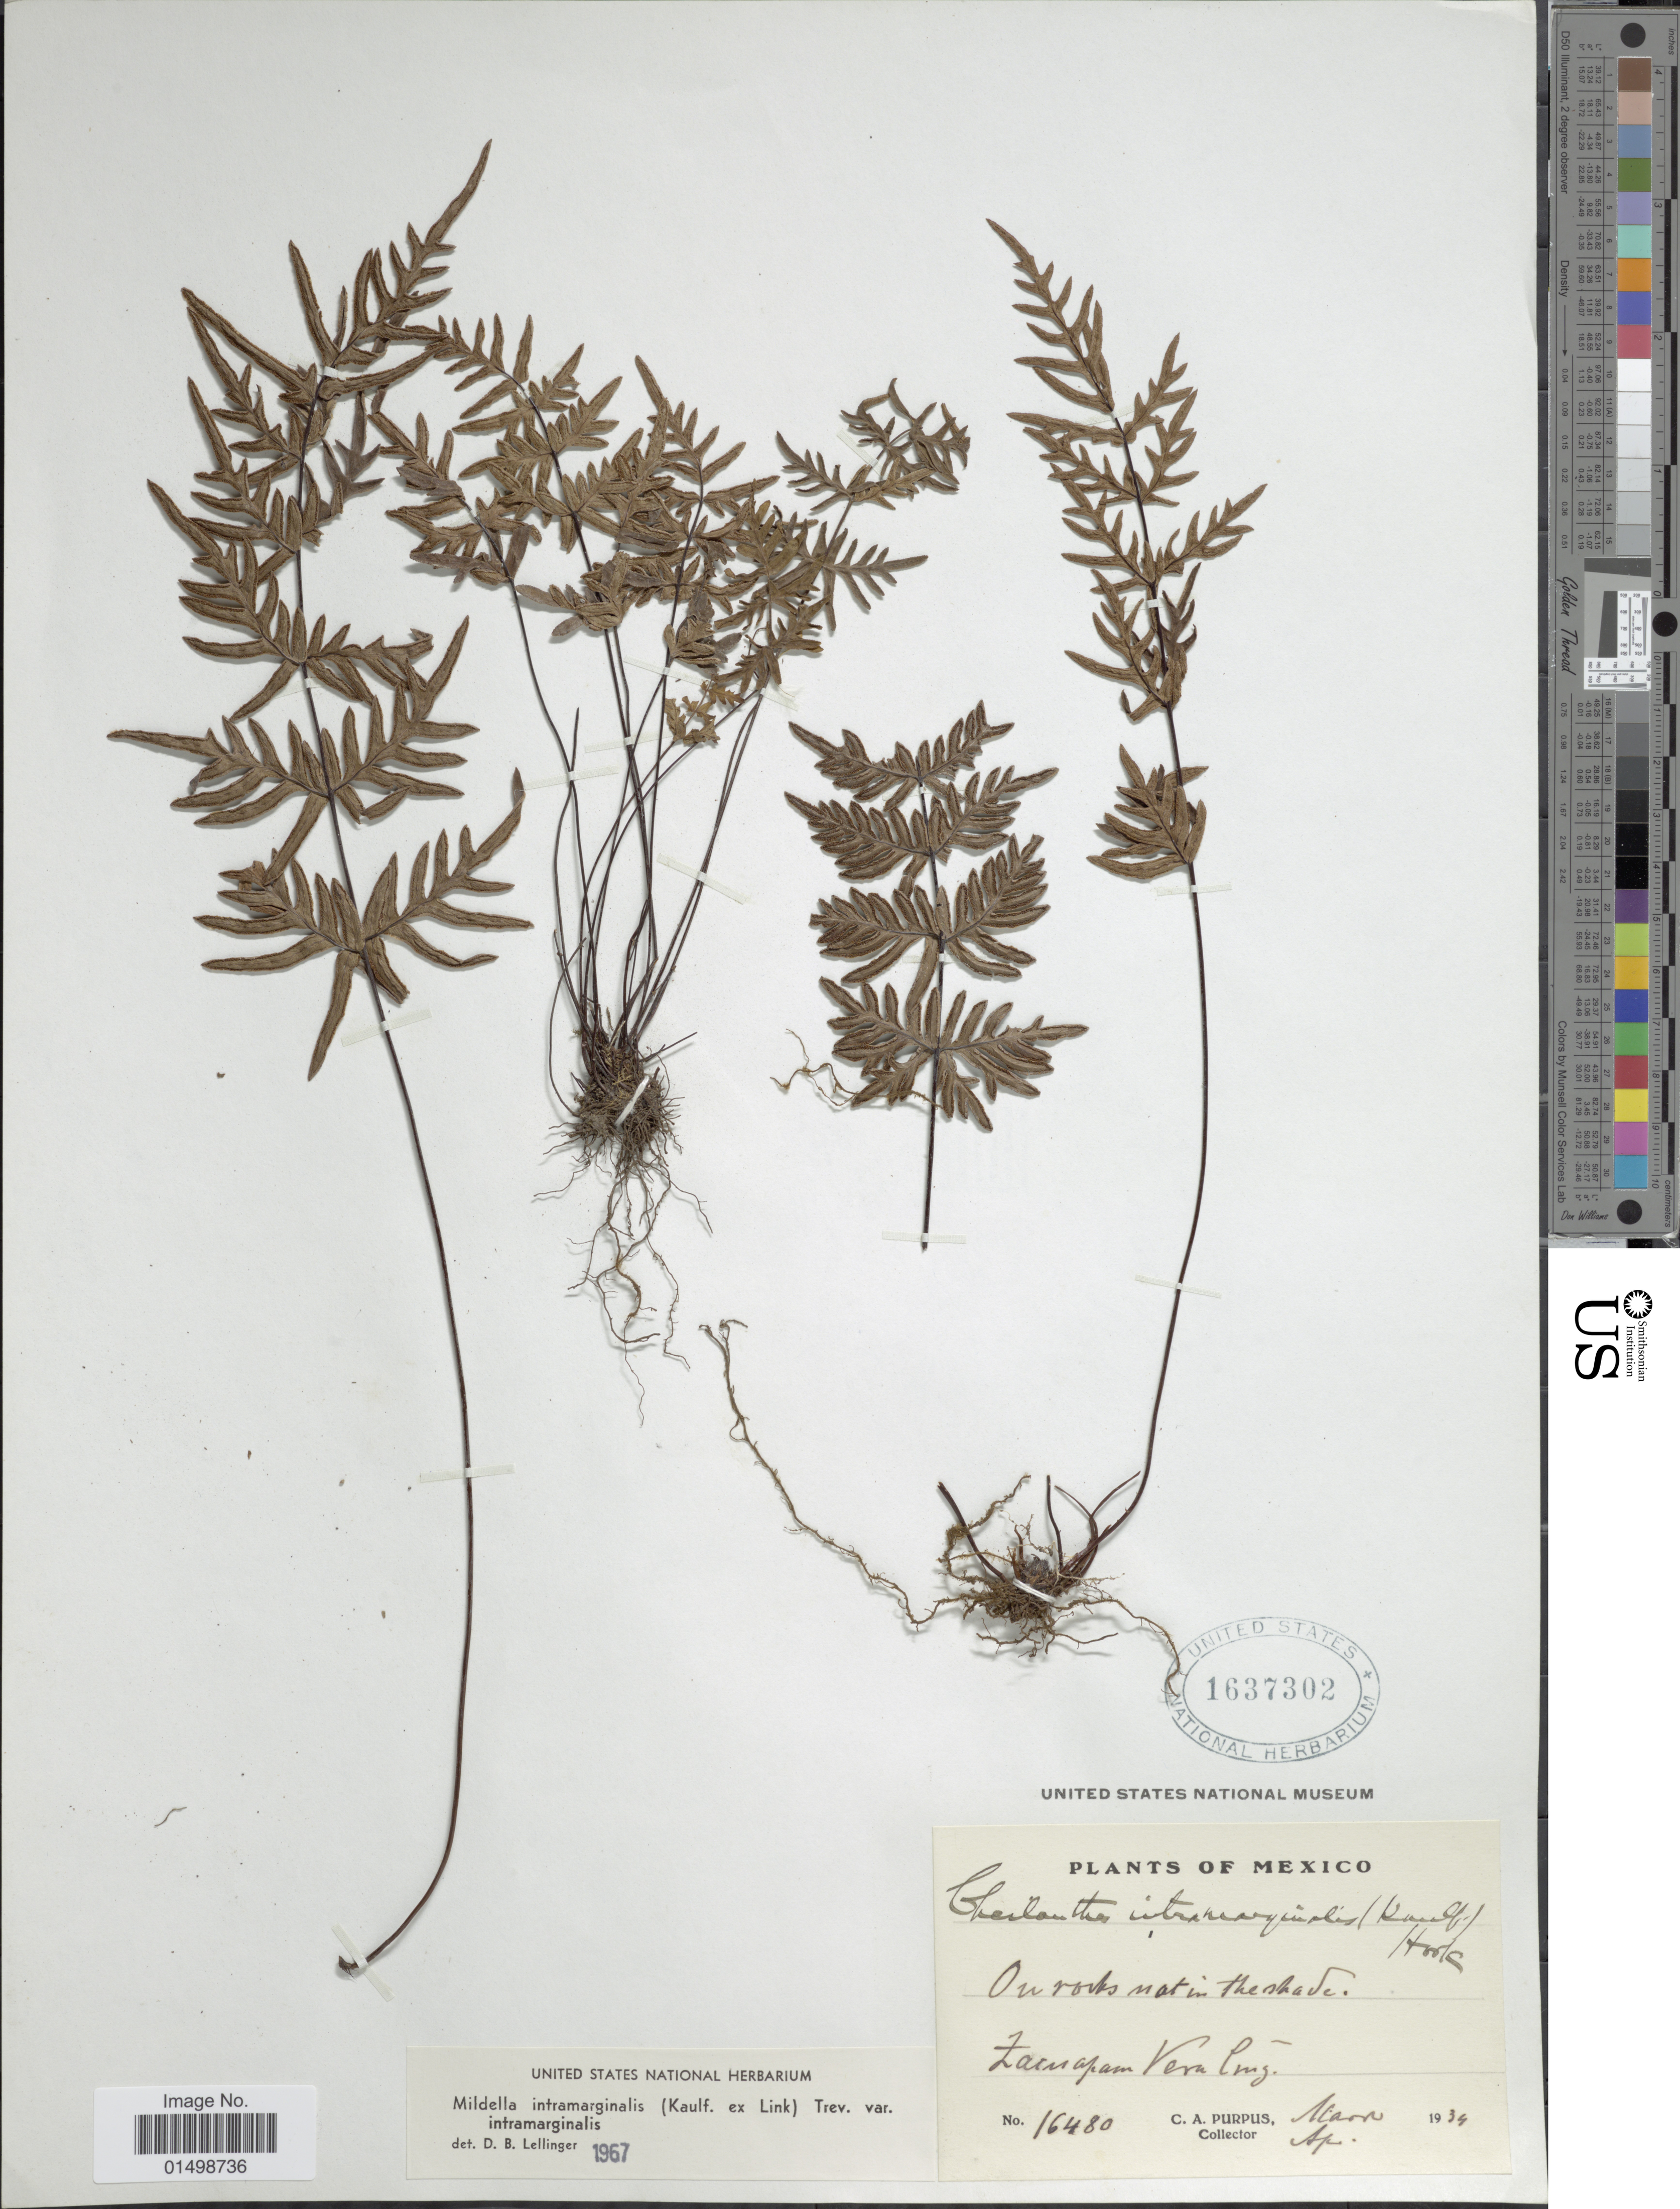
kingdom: Plantae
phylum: Tracheophyta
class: Polypodiopsida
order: Polypodiales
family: Pteridaceae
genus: Cheilanthes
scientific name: Cheilanthes intramarginalis var. intramarginalis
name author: (Kaulf.) Hook.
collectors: C. A. Purpus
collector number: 16480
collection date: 1934-03/1934-04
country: Mexico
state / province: Veracruz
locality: Tenampan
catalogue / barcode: US 1637302